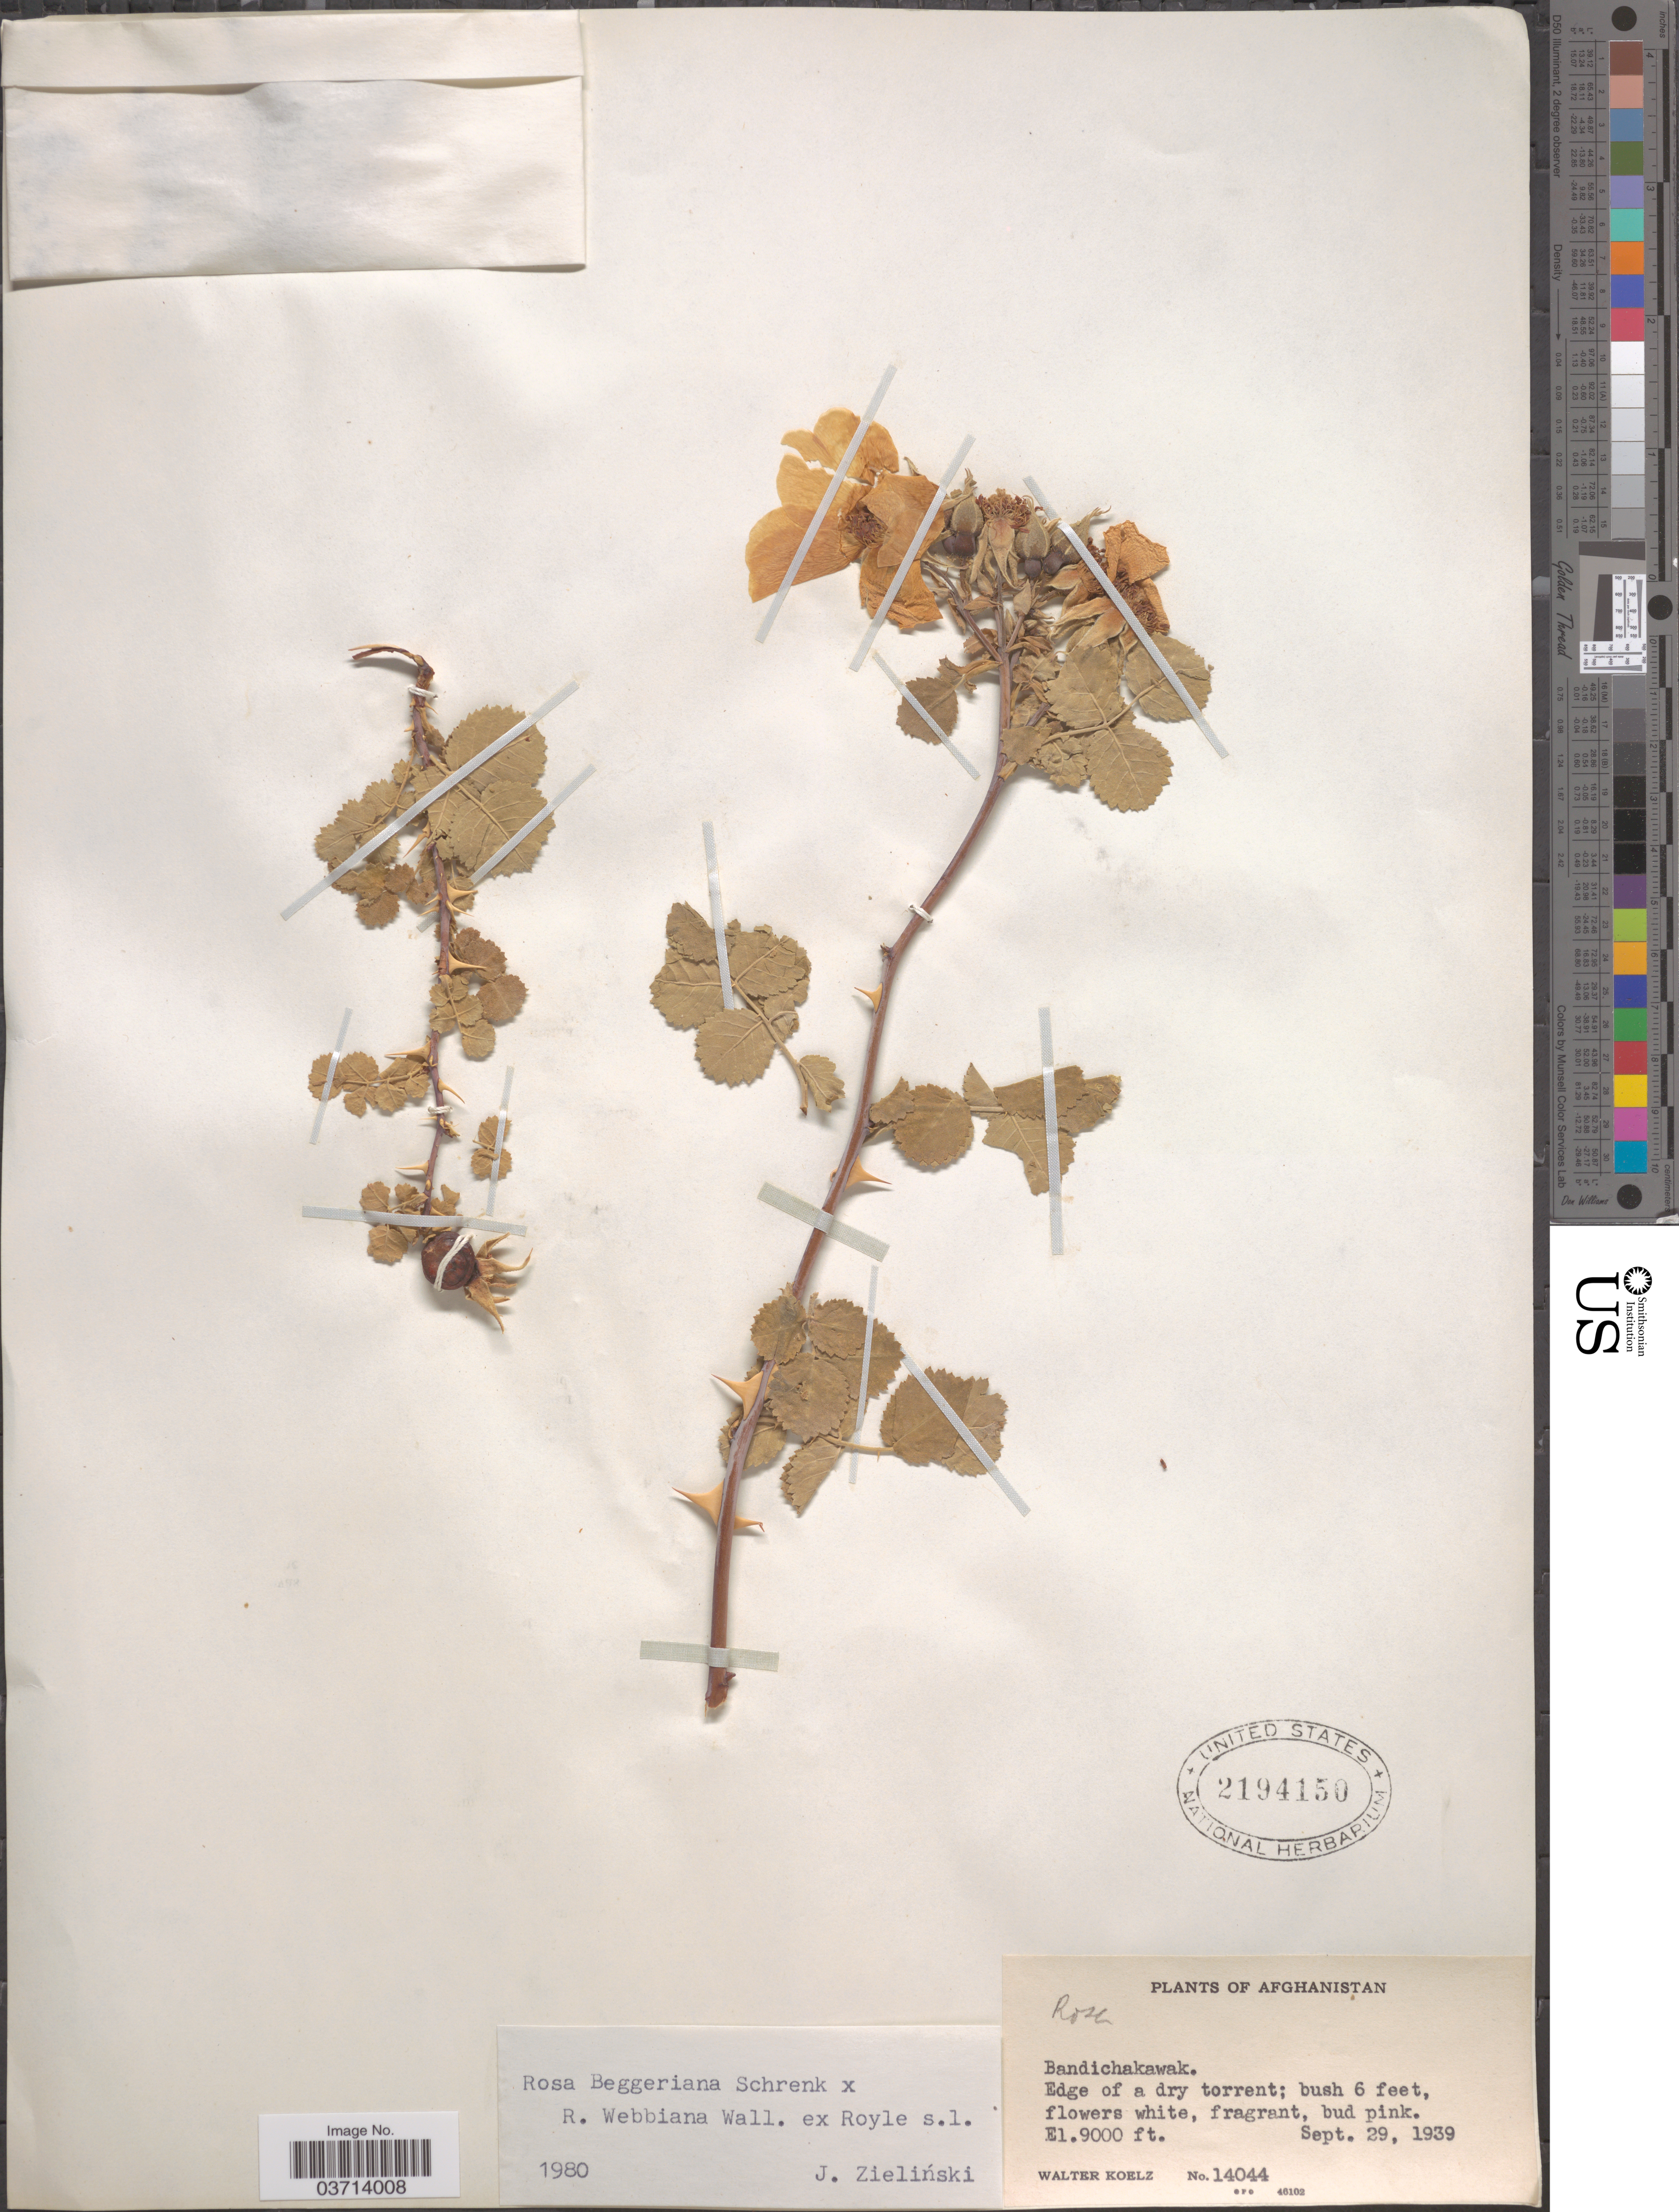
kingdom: Plantae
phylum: Tracheophyta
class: Magnoliopsida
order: Rosales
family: Rosaceae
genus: Rosa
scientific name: Rosa beggeriana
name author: Schrenk ex Fisch. & C.A. Mey.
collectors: W. N. Koelz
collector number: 14044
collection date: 1939-09-29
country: Afghanistan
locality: Bandichakawak.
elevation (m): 2743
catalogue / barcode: US 2194150